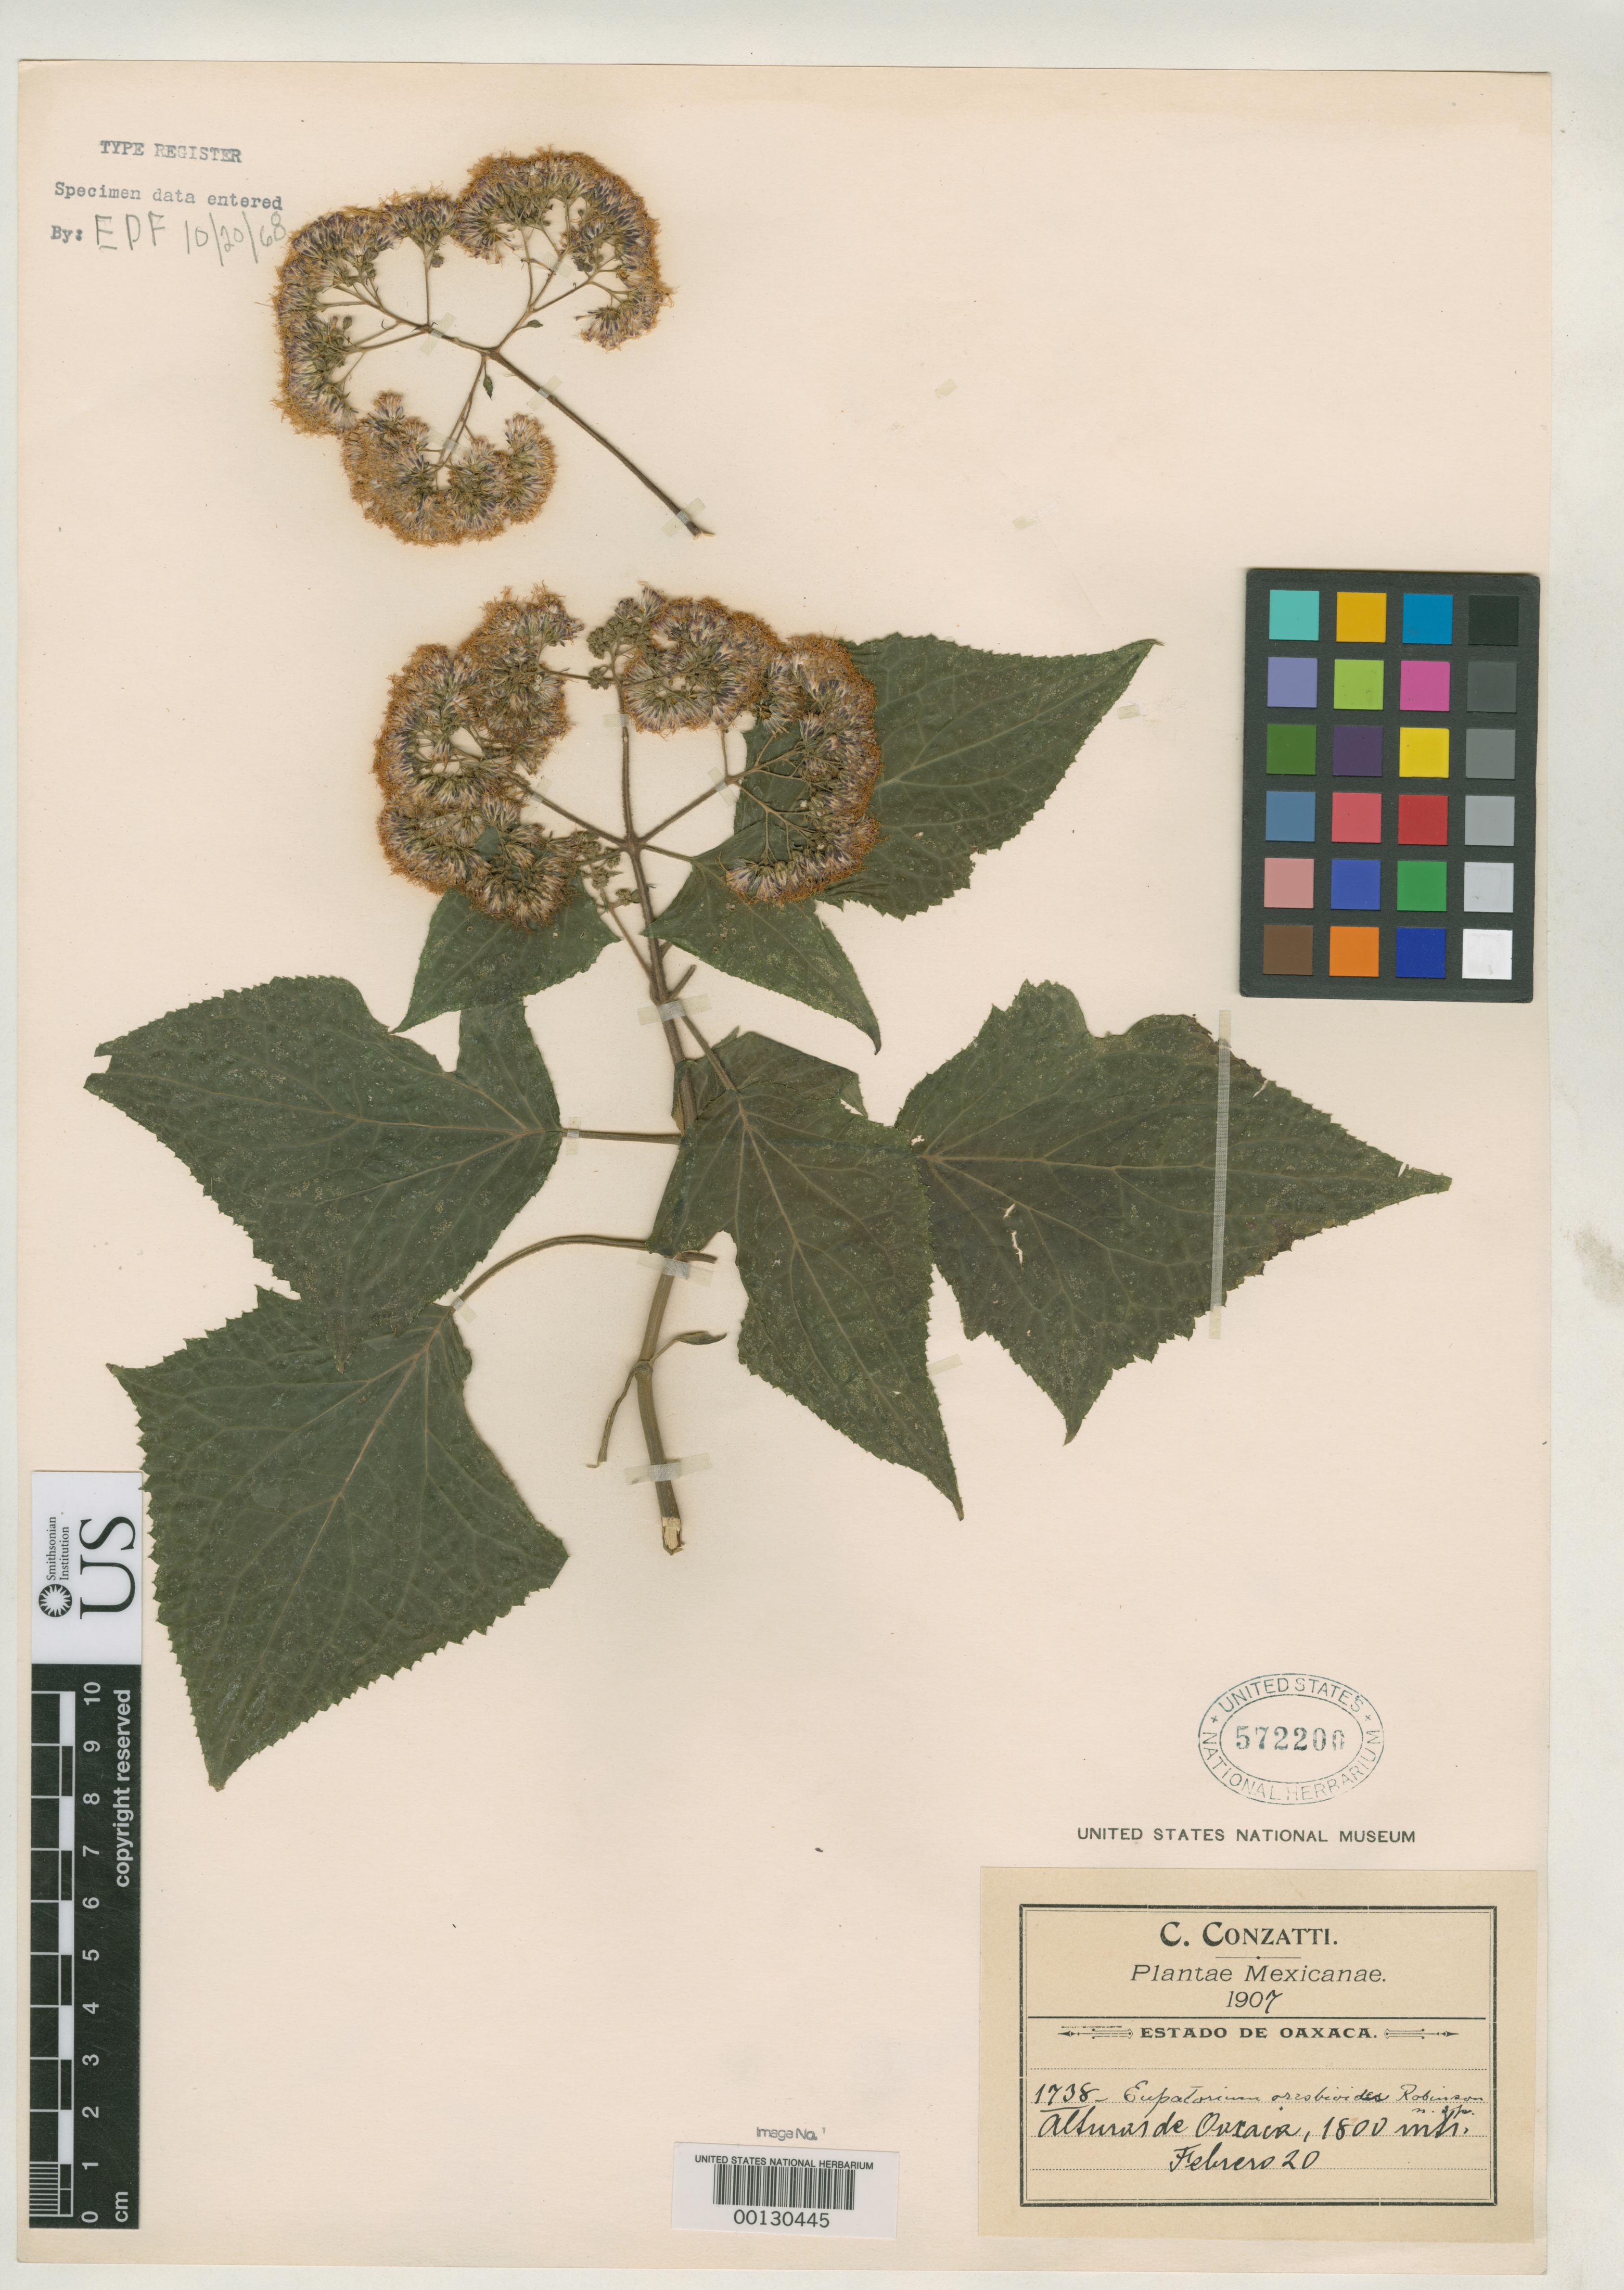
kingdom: Plantae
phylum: Tracheophyta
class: Magnoliopsida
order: Asterales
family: Asteraceae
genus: Eupatorium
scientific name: Eupatorium oresbioides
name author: B.L. Rob.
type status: Holotype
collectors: C. Conzatti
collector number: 1738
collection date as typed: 20 Feb 1907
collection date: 1907-02-20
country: Mexico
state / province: Oaxaca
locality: Alturas de Oaxaca.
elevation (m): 1800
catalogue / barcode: US 572200